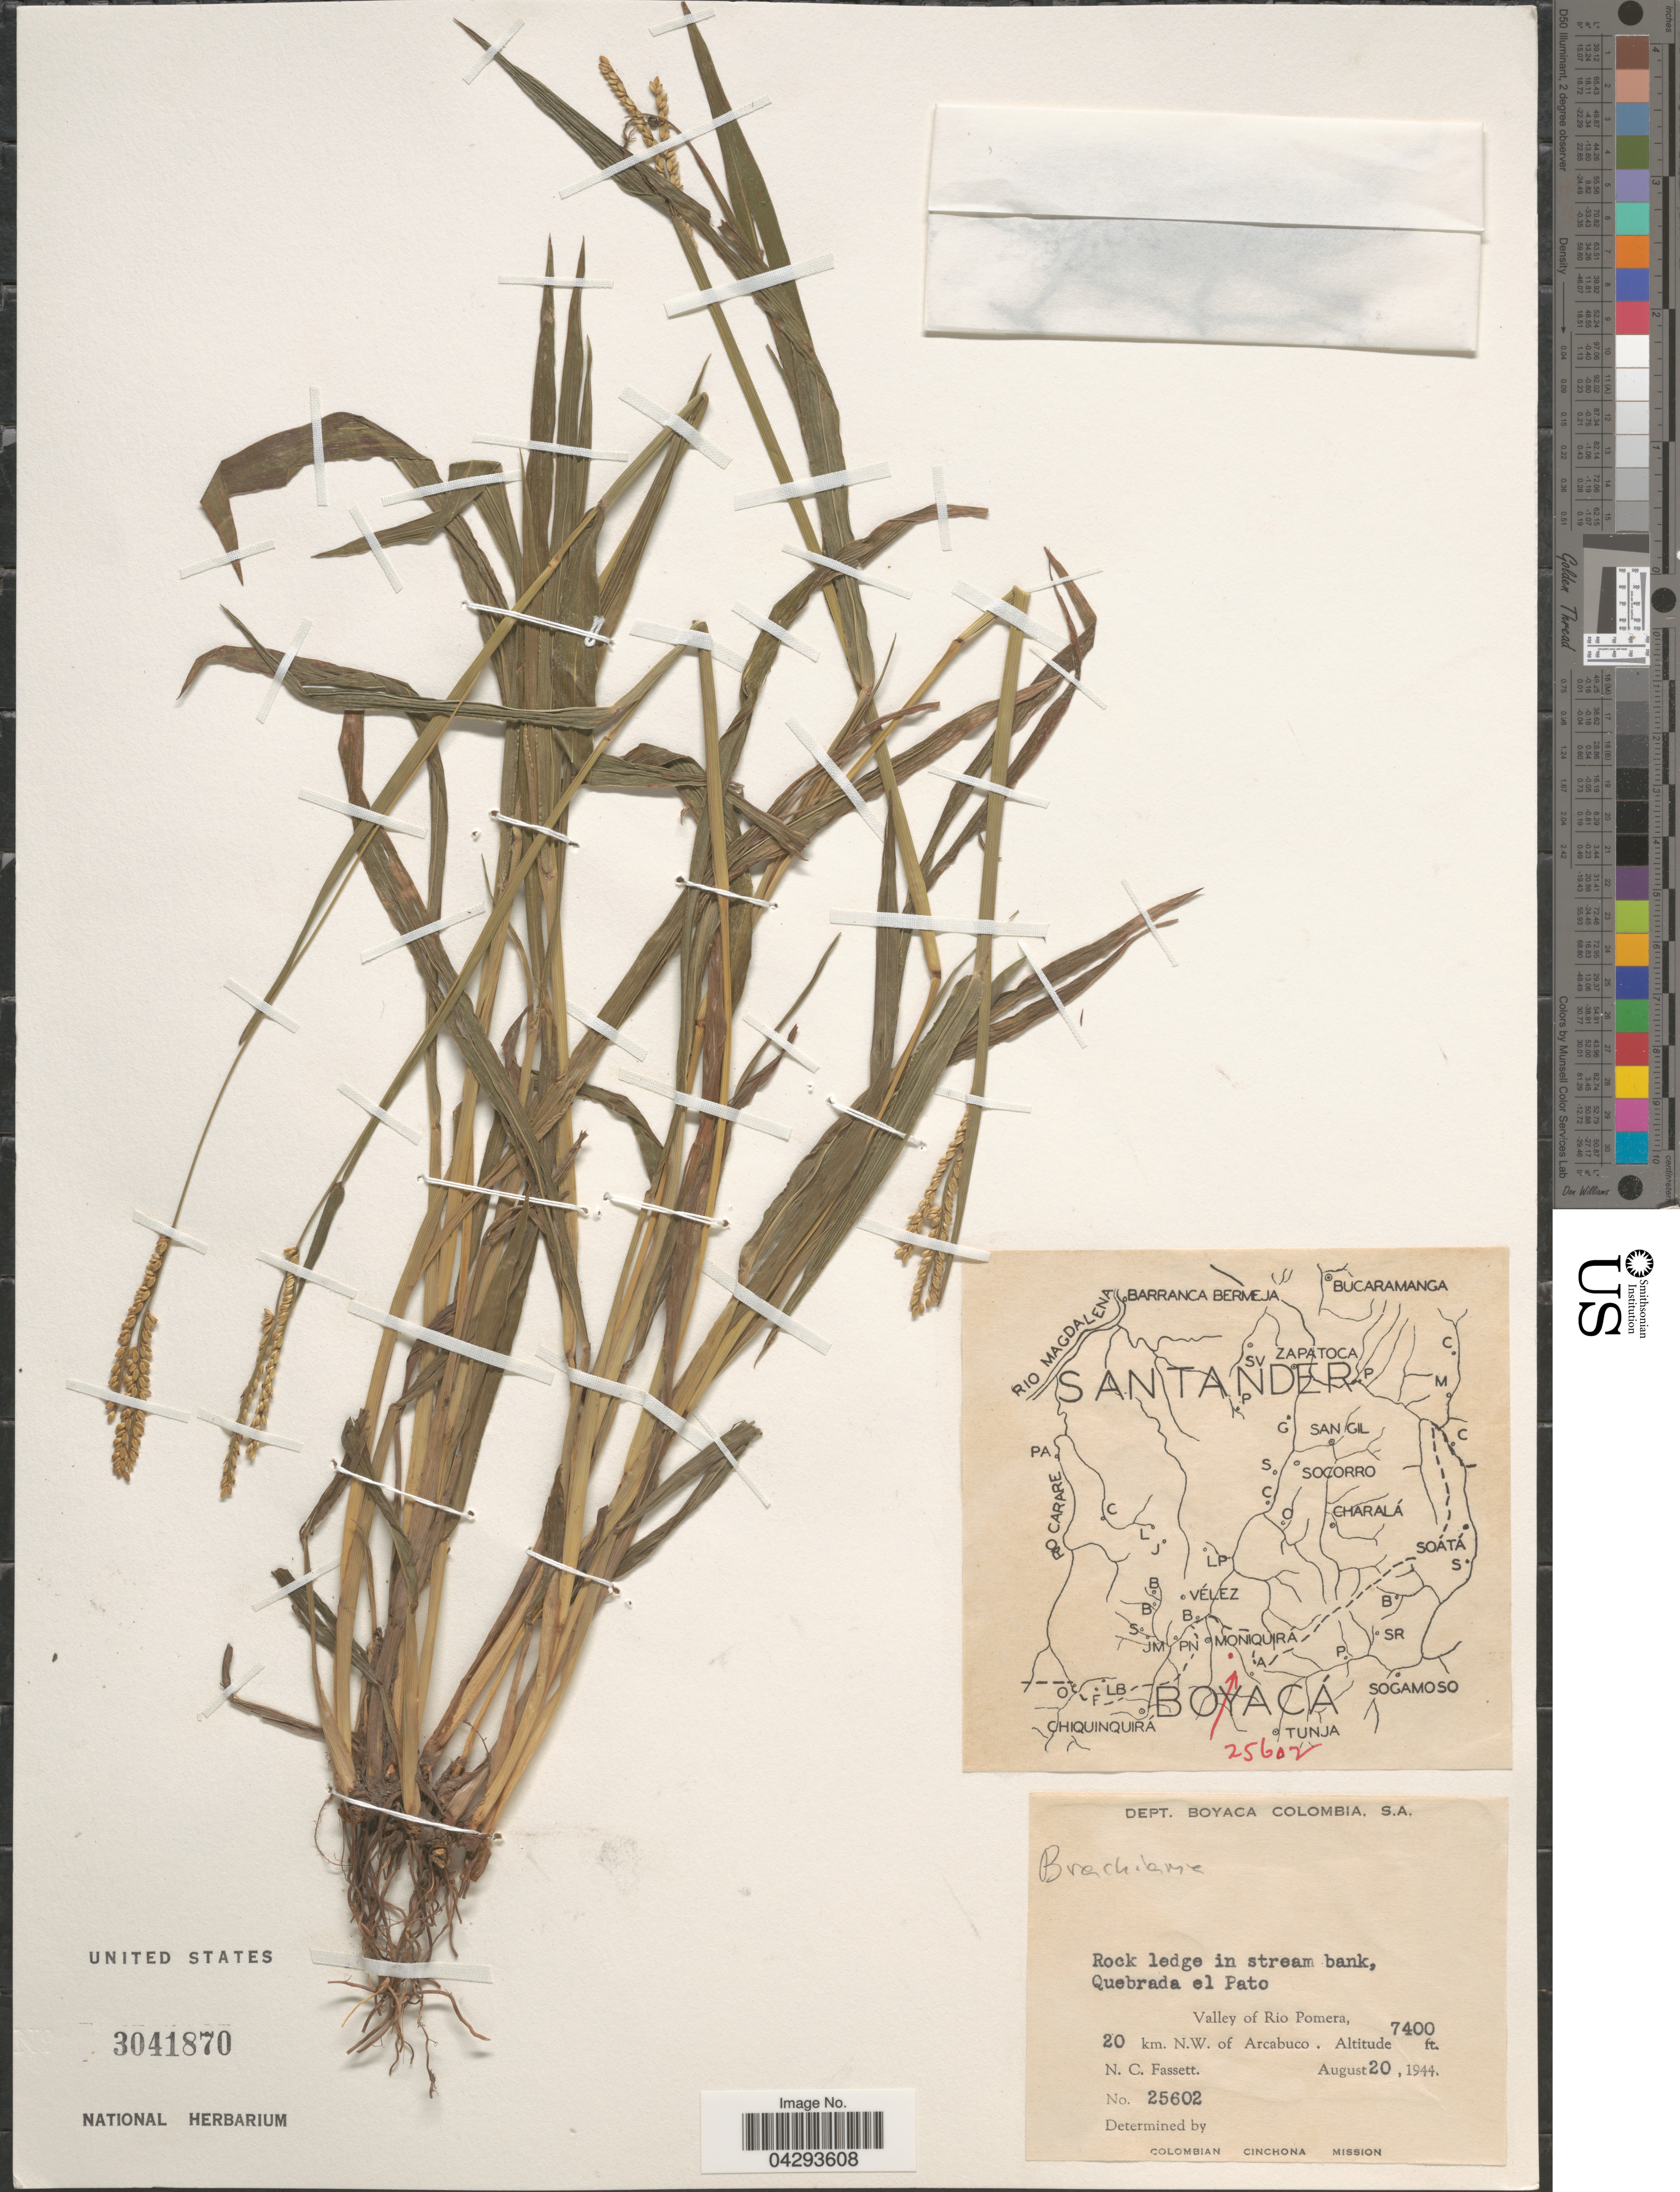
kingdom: Plantae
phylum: Tracheophyta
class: Liliopsida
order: Poales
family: Poaceae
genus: Urochloa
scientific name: Urochloa sp.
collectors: N. C. Fassett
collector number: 25602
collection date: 1944-08-20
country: Colombia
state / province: Boyacá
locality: Dept. Boyaca. Rock ledge in stream bank, Quebrada el Pato. Valley of Rio Pomera, 20 km. N.W. of Arcabuco. Colombian Cinchona Mission.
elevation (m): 2256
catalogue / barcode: US 3041870